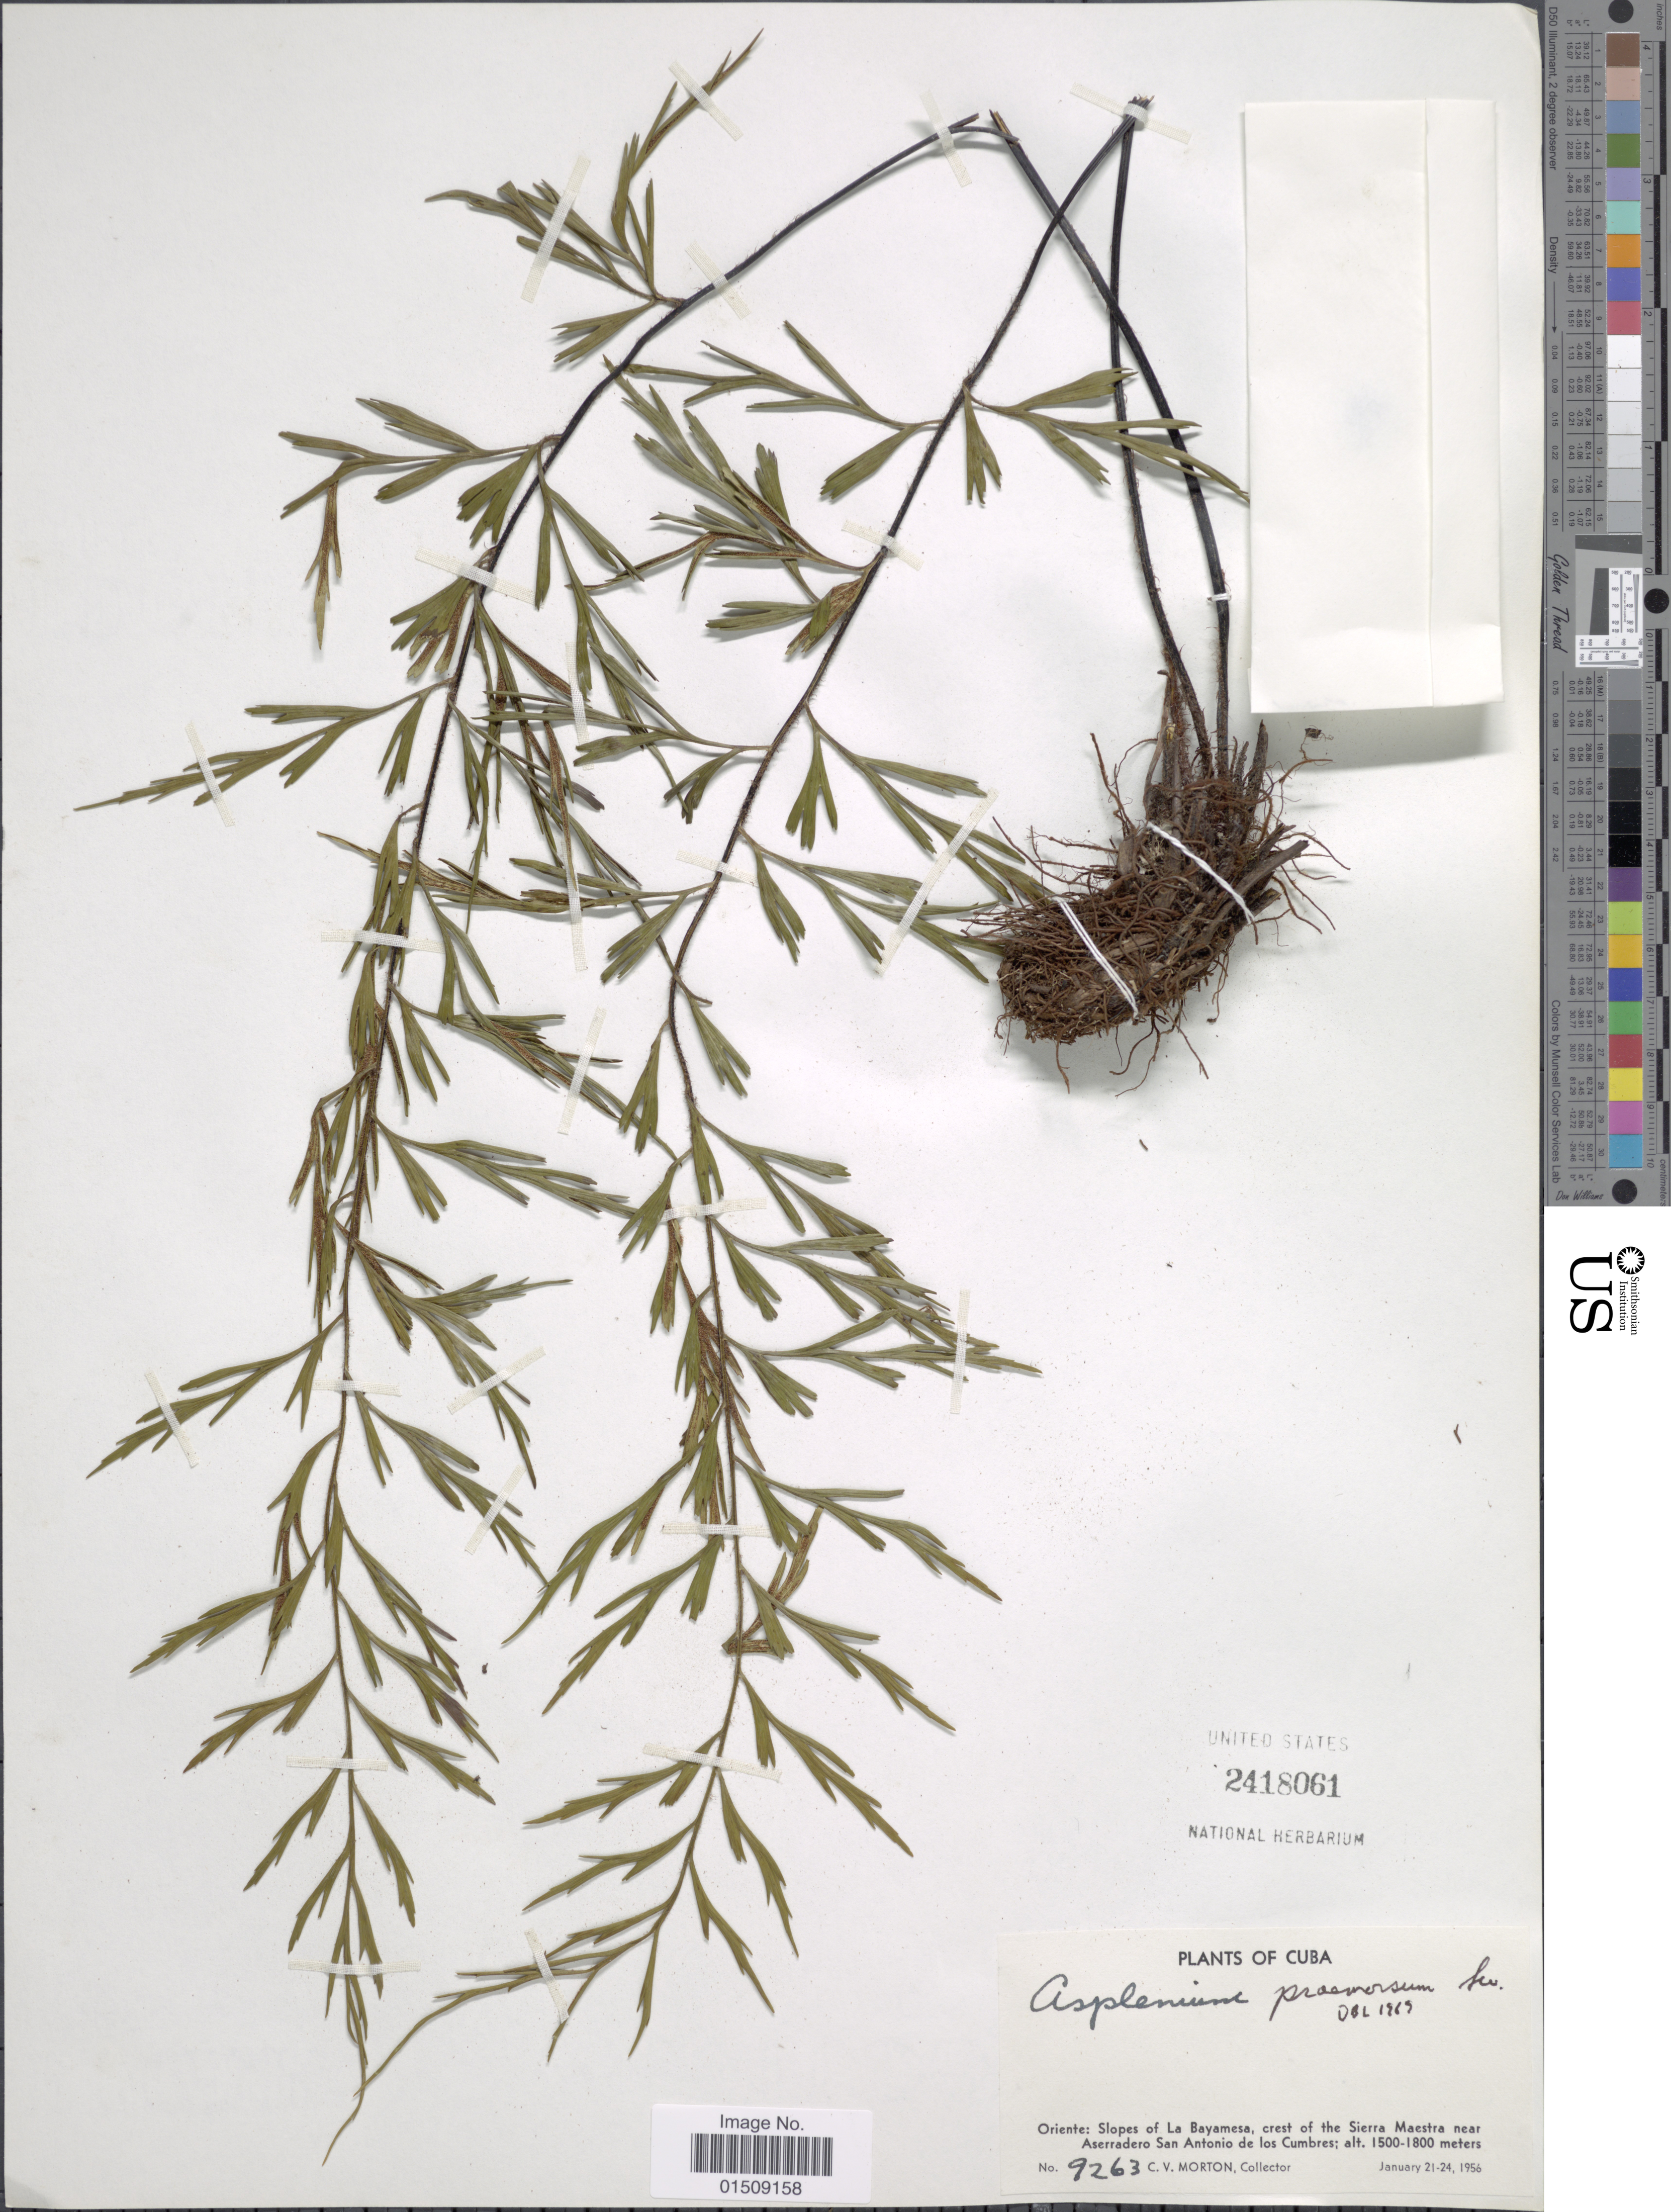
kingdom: Plantae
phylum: Tracheophyta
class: Polypodiopsida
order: Polypodiales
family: Aspleniaceae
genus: Asplenium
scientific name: Asplenium praemorsum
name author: Sw.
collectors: C. V. Morton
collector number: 9263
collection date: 1956-01-21/1956-01-24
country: Cuba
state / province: Oriente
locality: Slopes of La Bayamesa, crest of the Sierra Maestra near Asserradero San Antonio de los Cumbres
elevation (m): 1500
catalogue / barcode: US 2418061